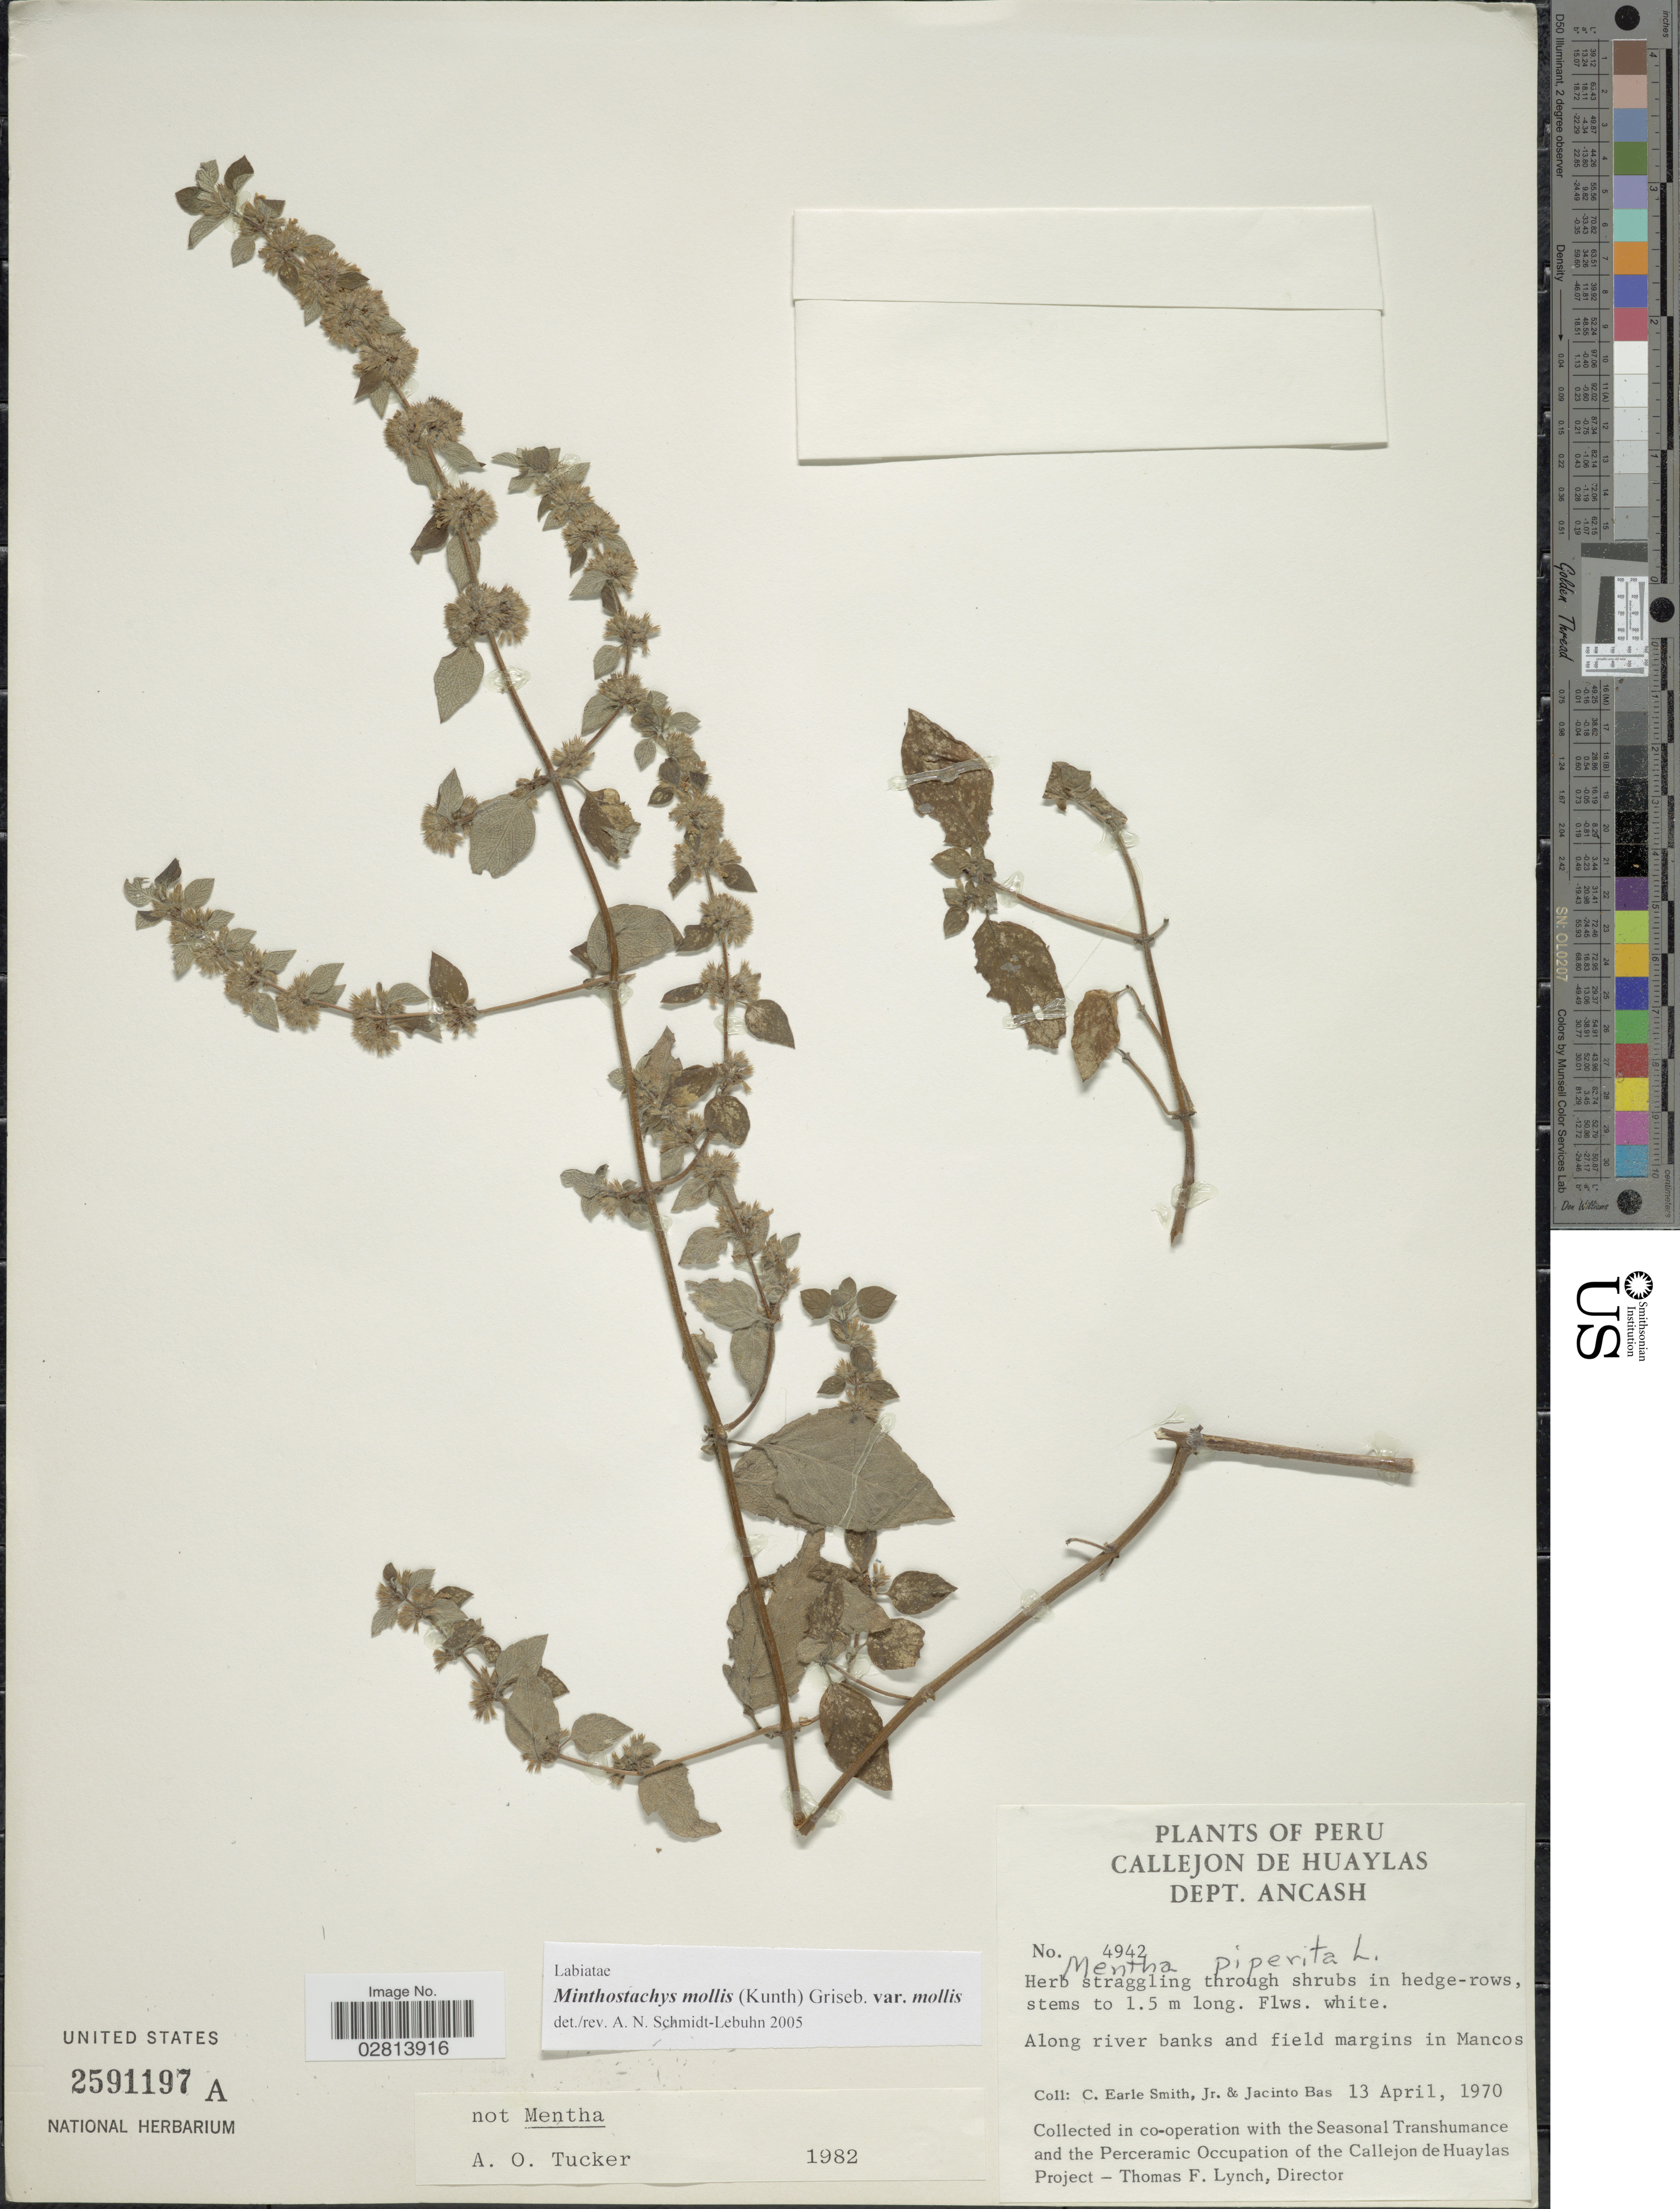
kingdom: Plantae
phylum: Tracheophyta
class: Magnoliopsida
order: Lamiales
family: Lamiaceae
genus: Minthostachys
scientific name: Minthostachys mollis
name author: (Kunth) Griseb.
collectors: C. E. Smith Jr. & J. Bas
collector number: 4942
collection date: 1970-04-13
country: Peru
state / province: Ancash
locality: Callejon de Huaylas, Dept. Ancash, Along river banks and field margins in Mancos.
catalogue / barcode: US 2591197A